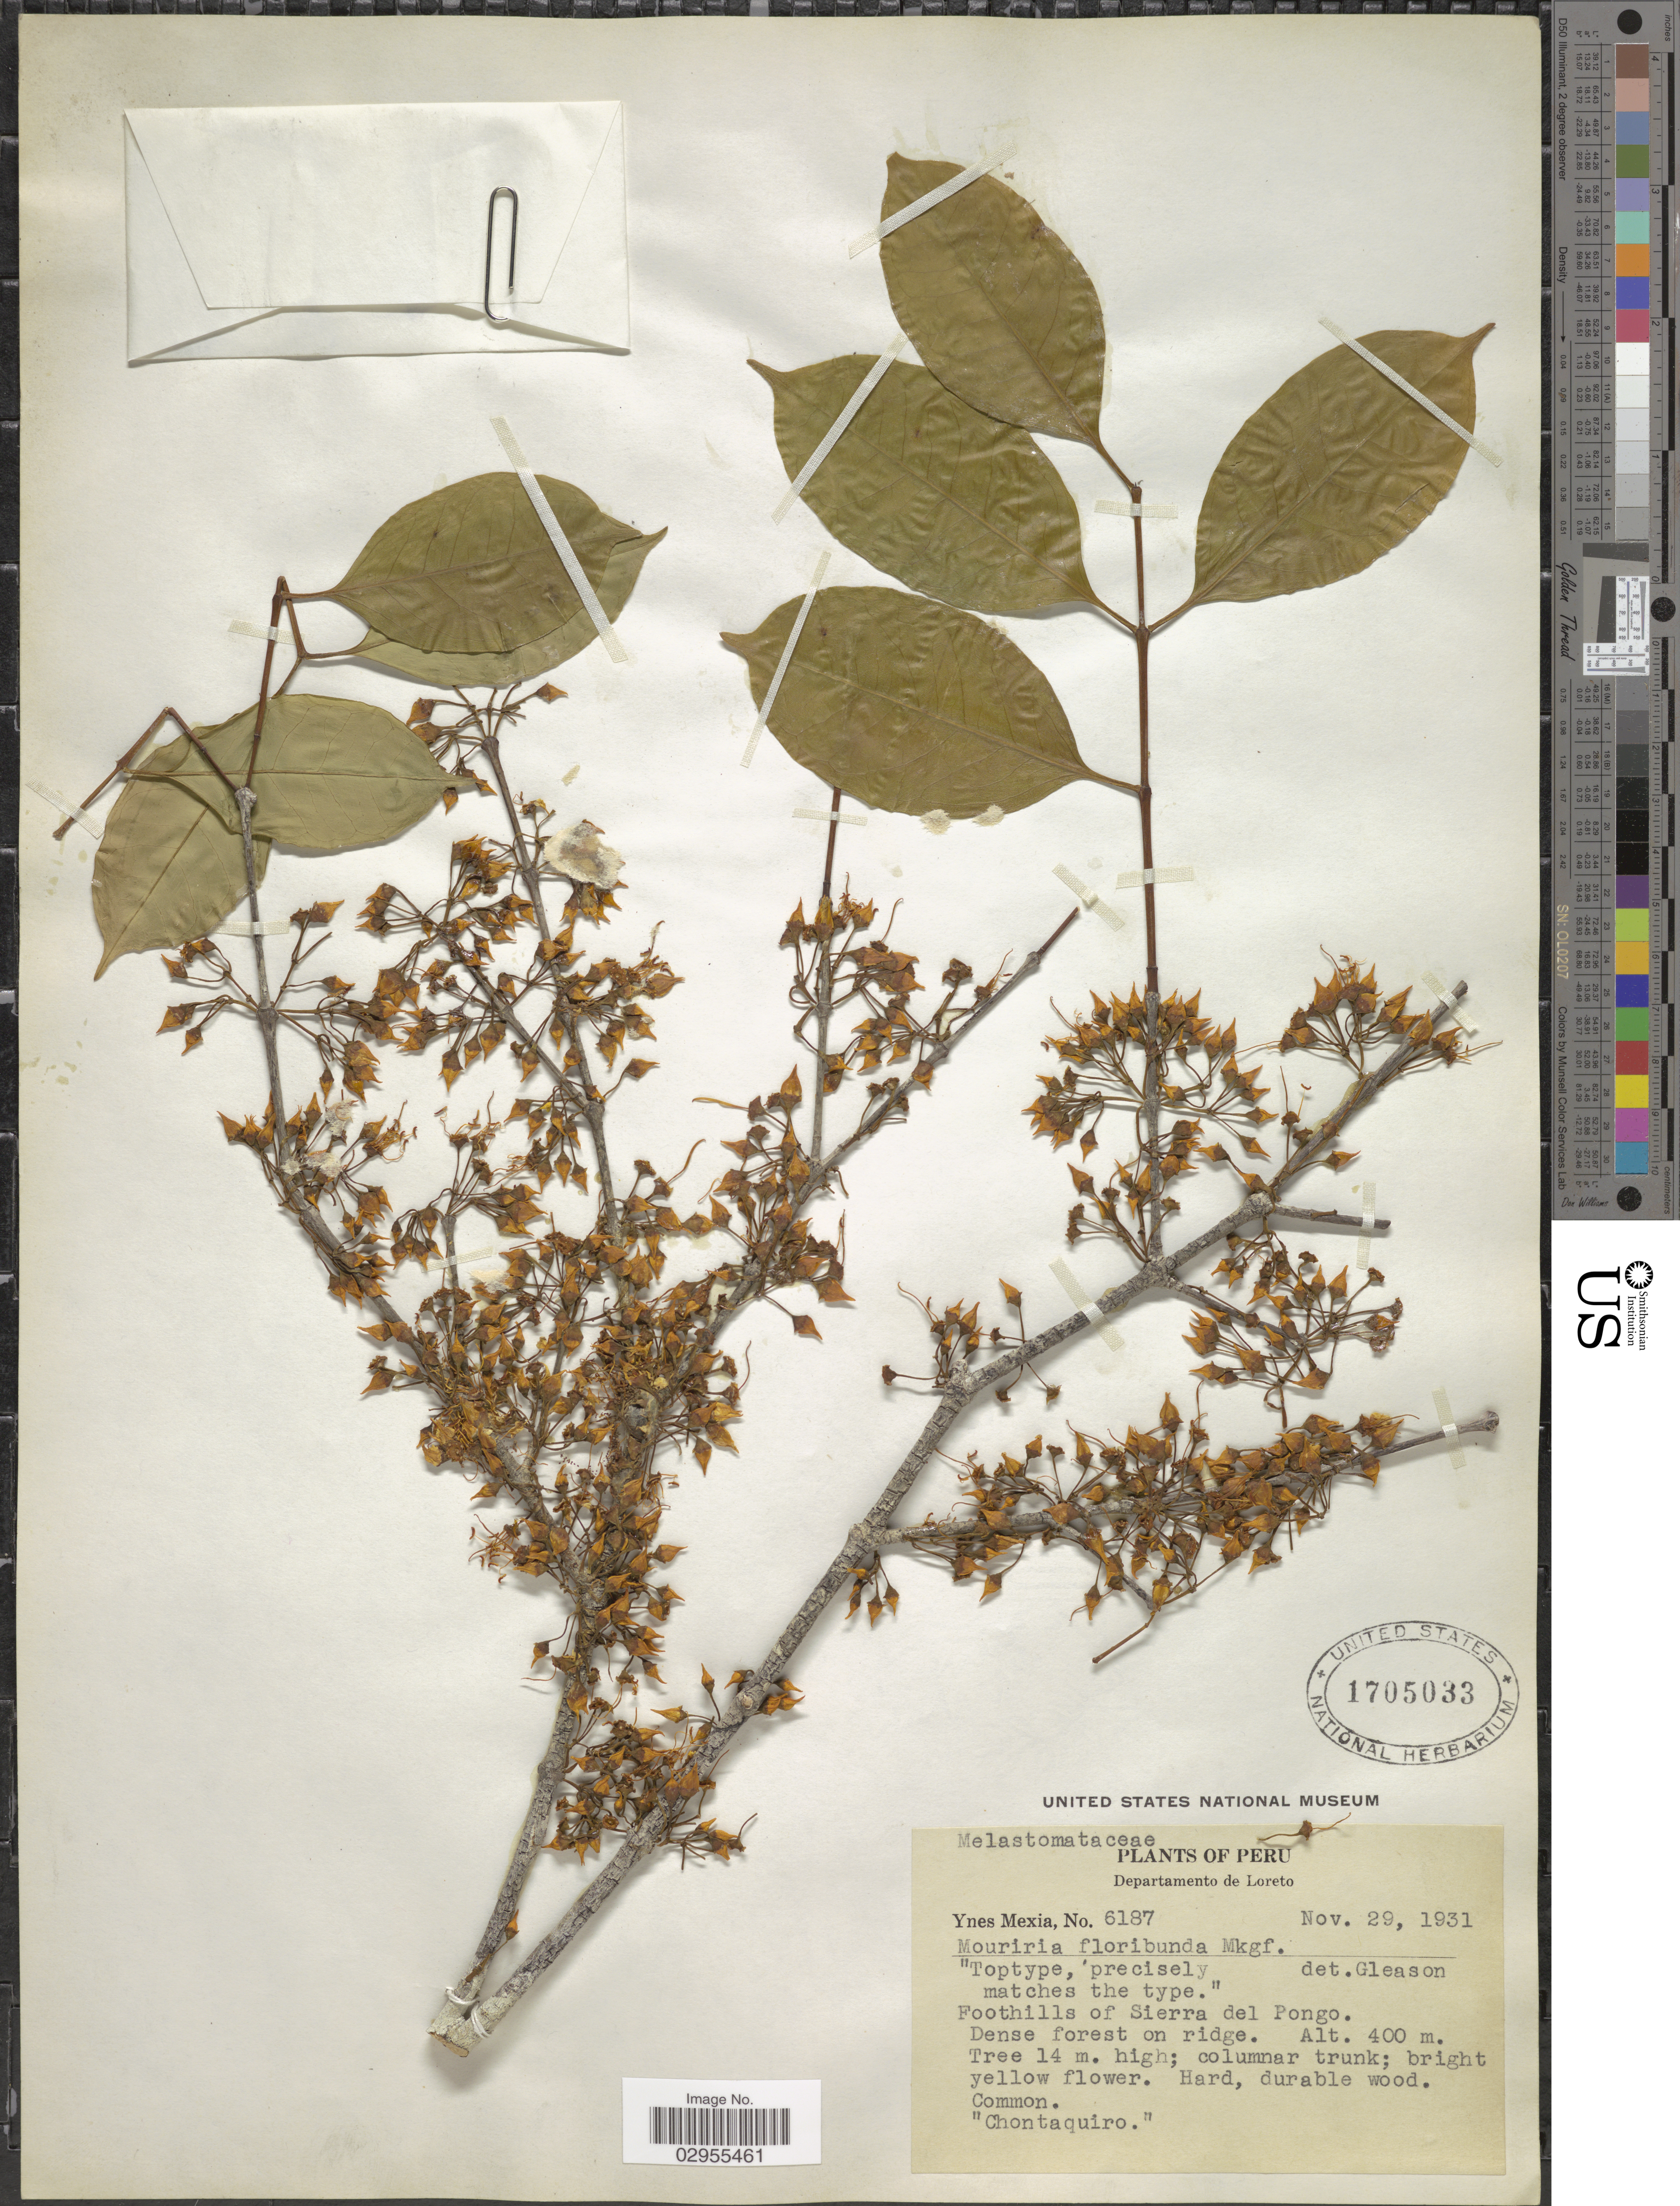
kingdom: Plantae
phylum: Tracheophyta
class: Magnoliopsida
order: Myrtales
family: Melastomataceae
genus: Mouriri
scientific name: Mouriri floribunda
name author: Markgr.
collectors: Y. Mexia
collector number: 6187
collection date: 1931-11-29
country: Peru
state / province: Loreto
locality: Departamento de Loreto. Foothills of Sierra del Pongo.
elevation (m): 400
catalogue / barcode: US 1705033